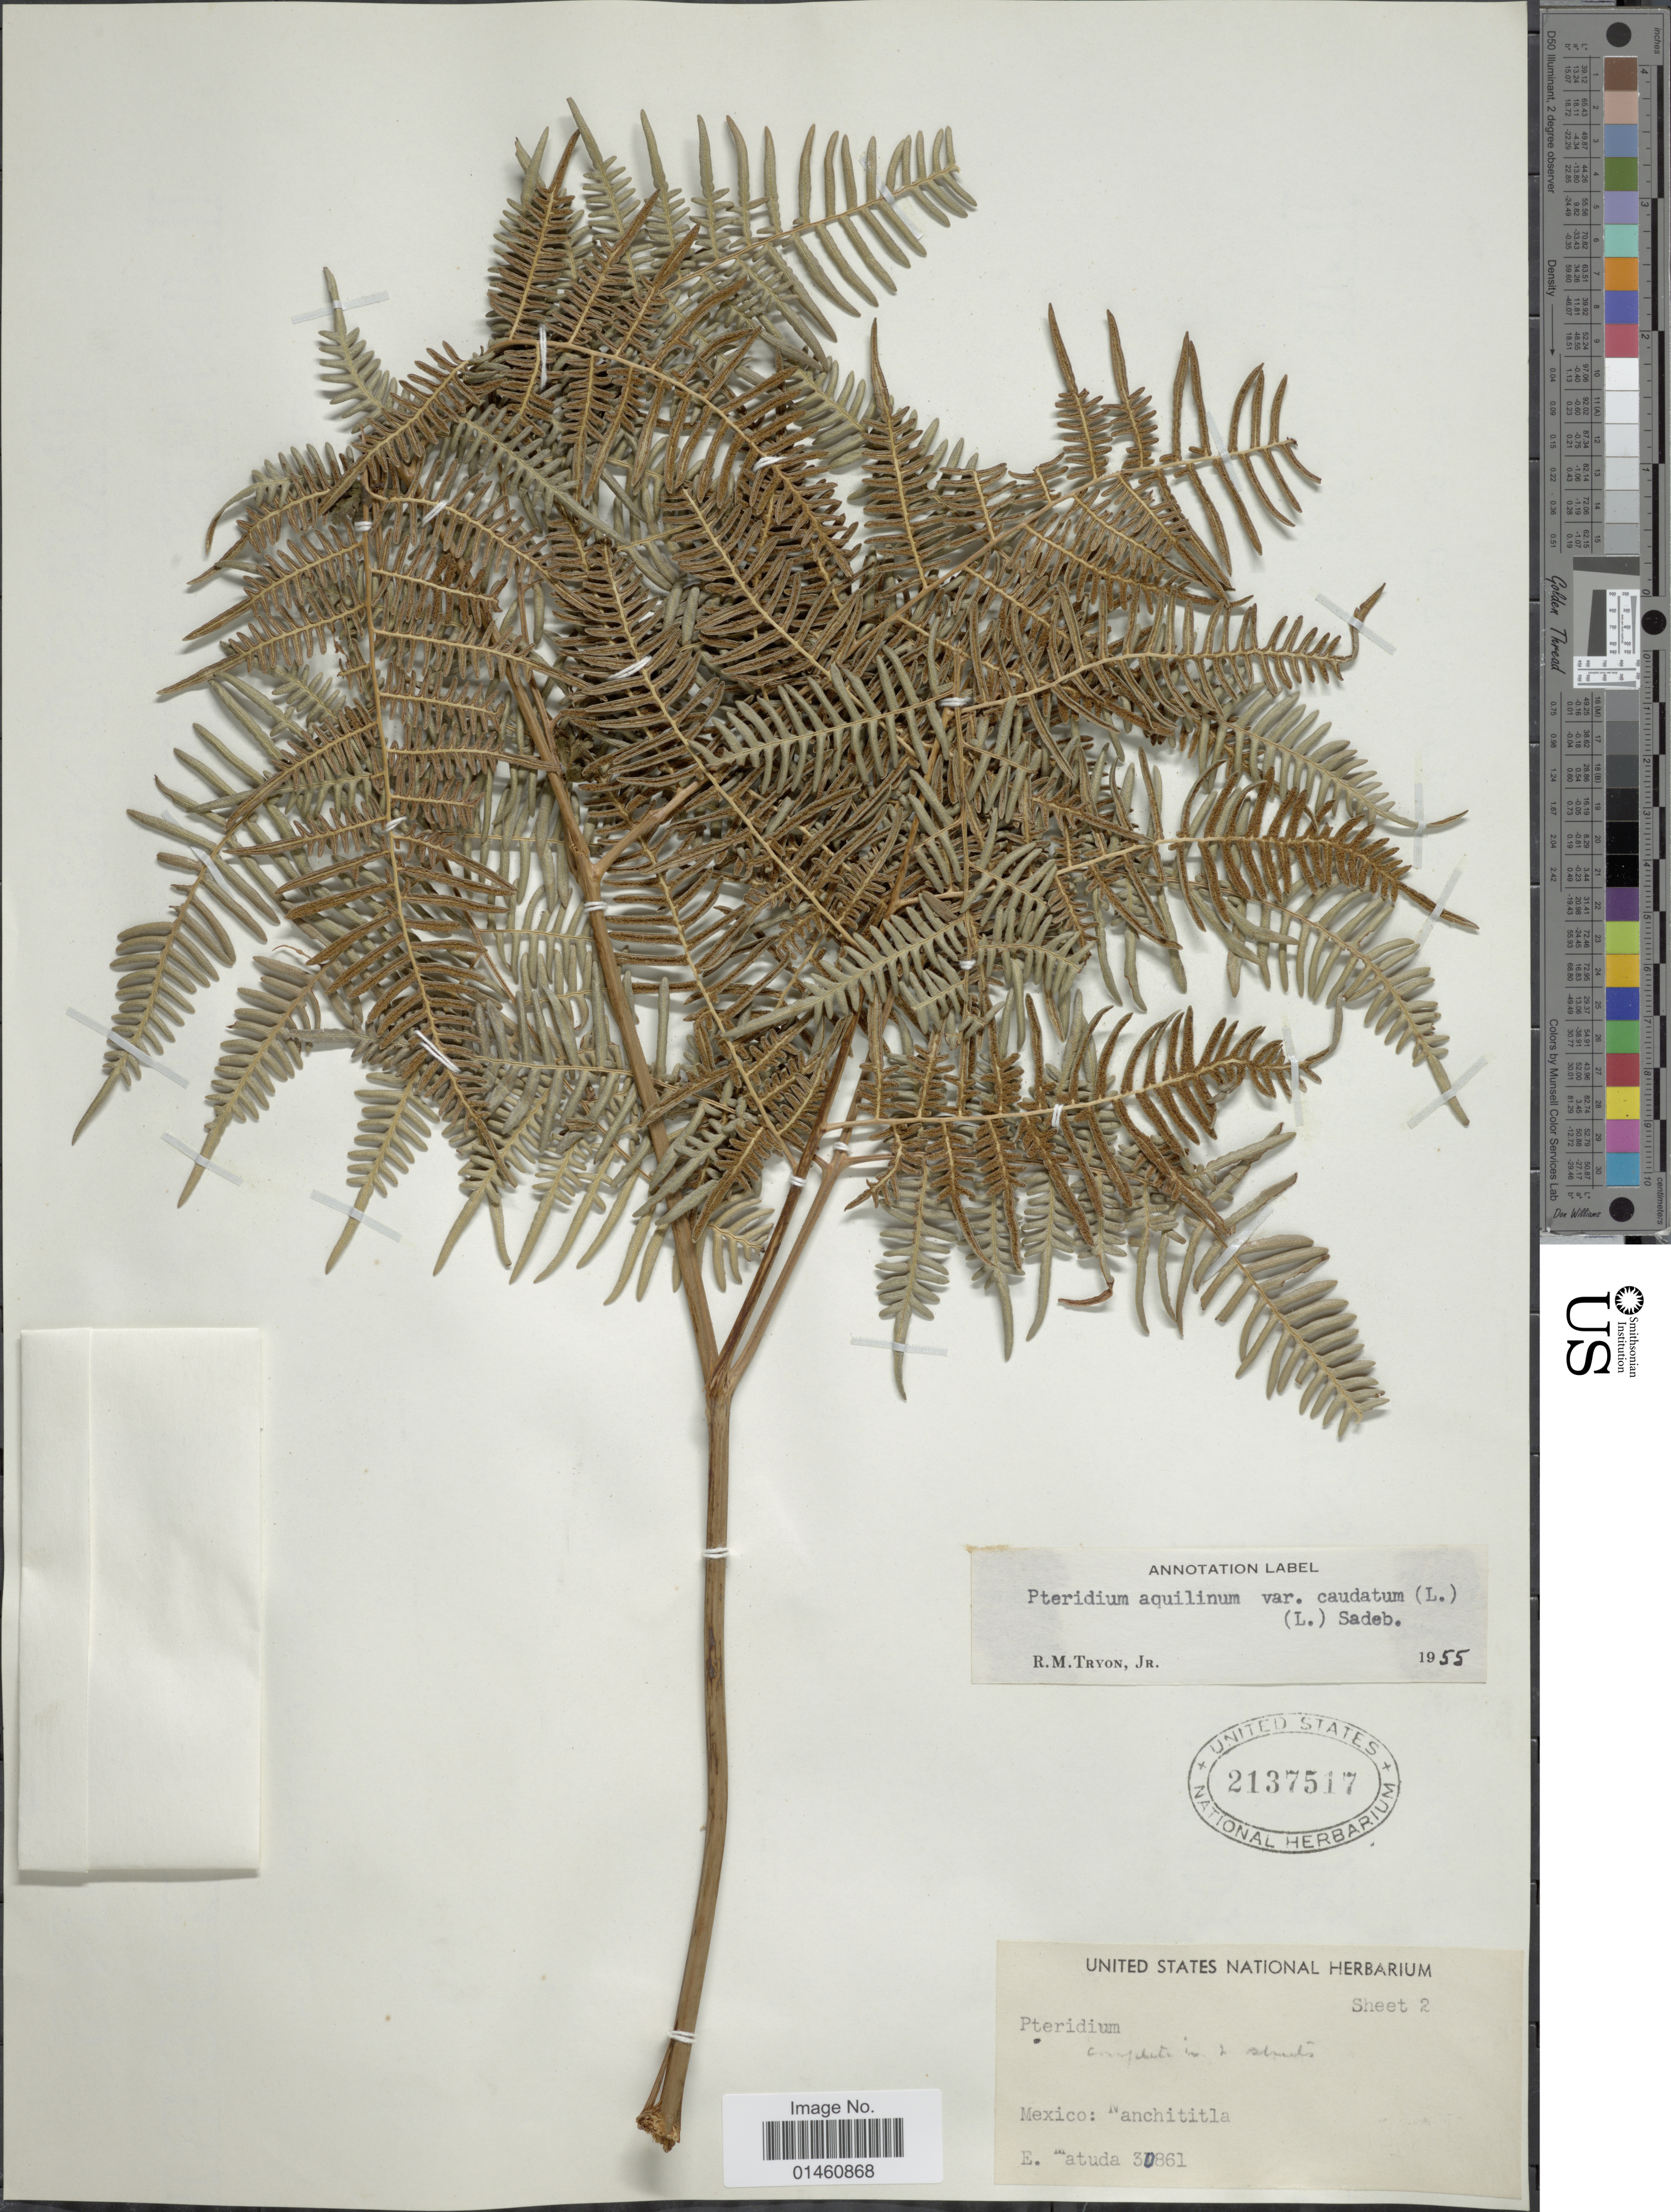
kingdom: Plantae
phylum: Tracheophyta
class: Polypodiopsida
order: Polypodiales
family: Dennstaedtiaceae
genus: Pteridium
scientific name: Pteridium caudatum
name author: (L.) Maxon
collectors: E. Matuda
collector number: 30861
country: Mexico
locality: Nanchititla.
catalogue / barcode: US 2137517